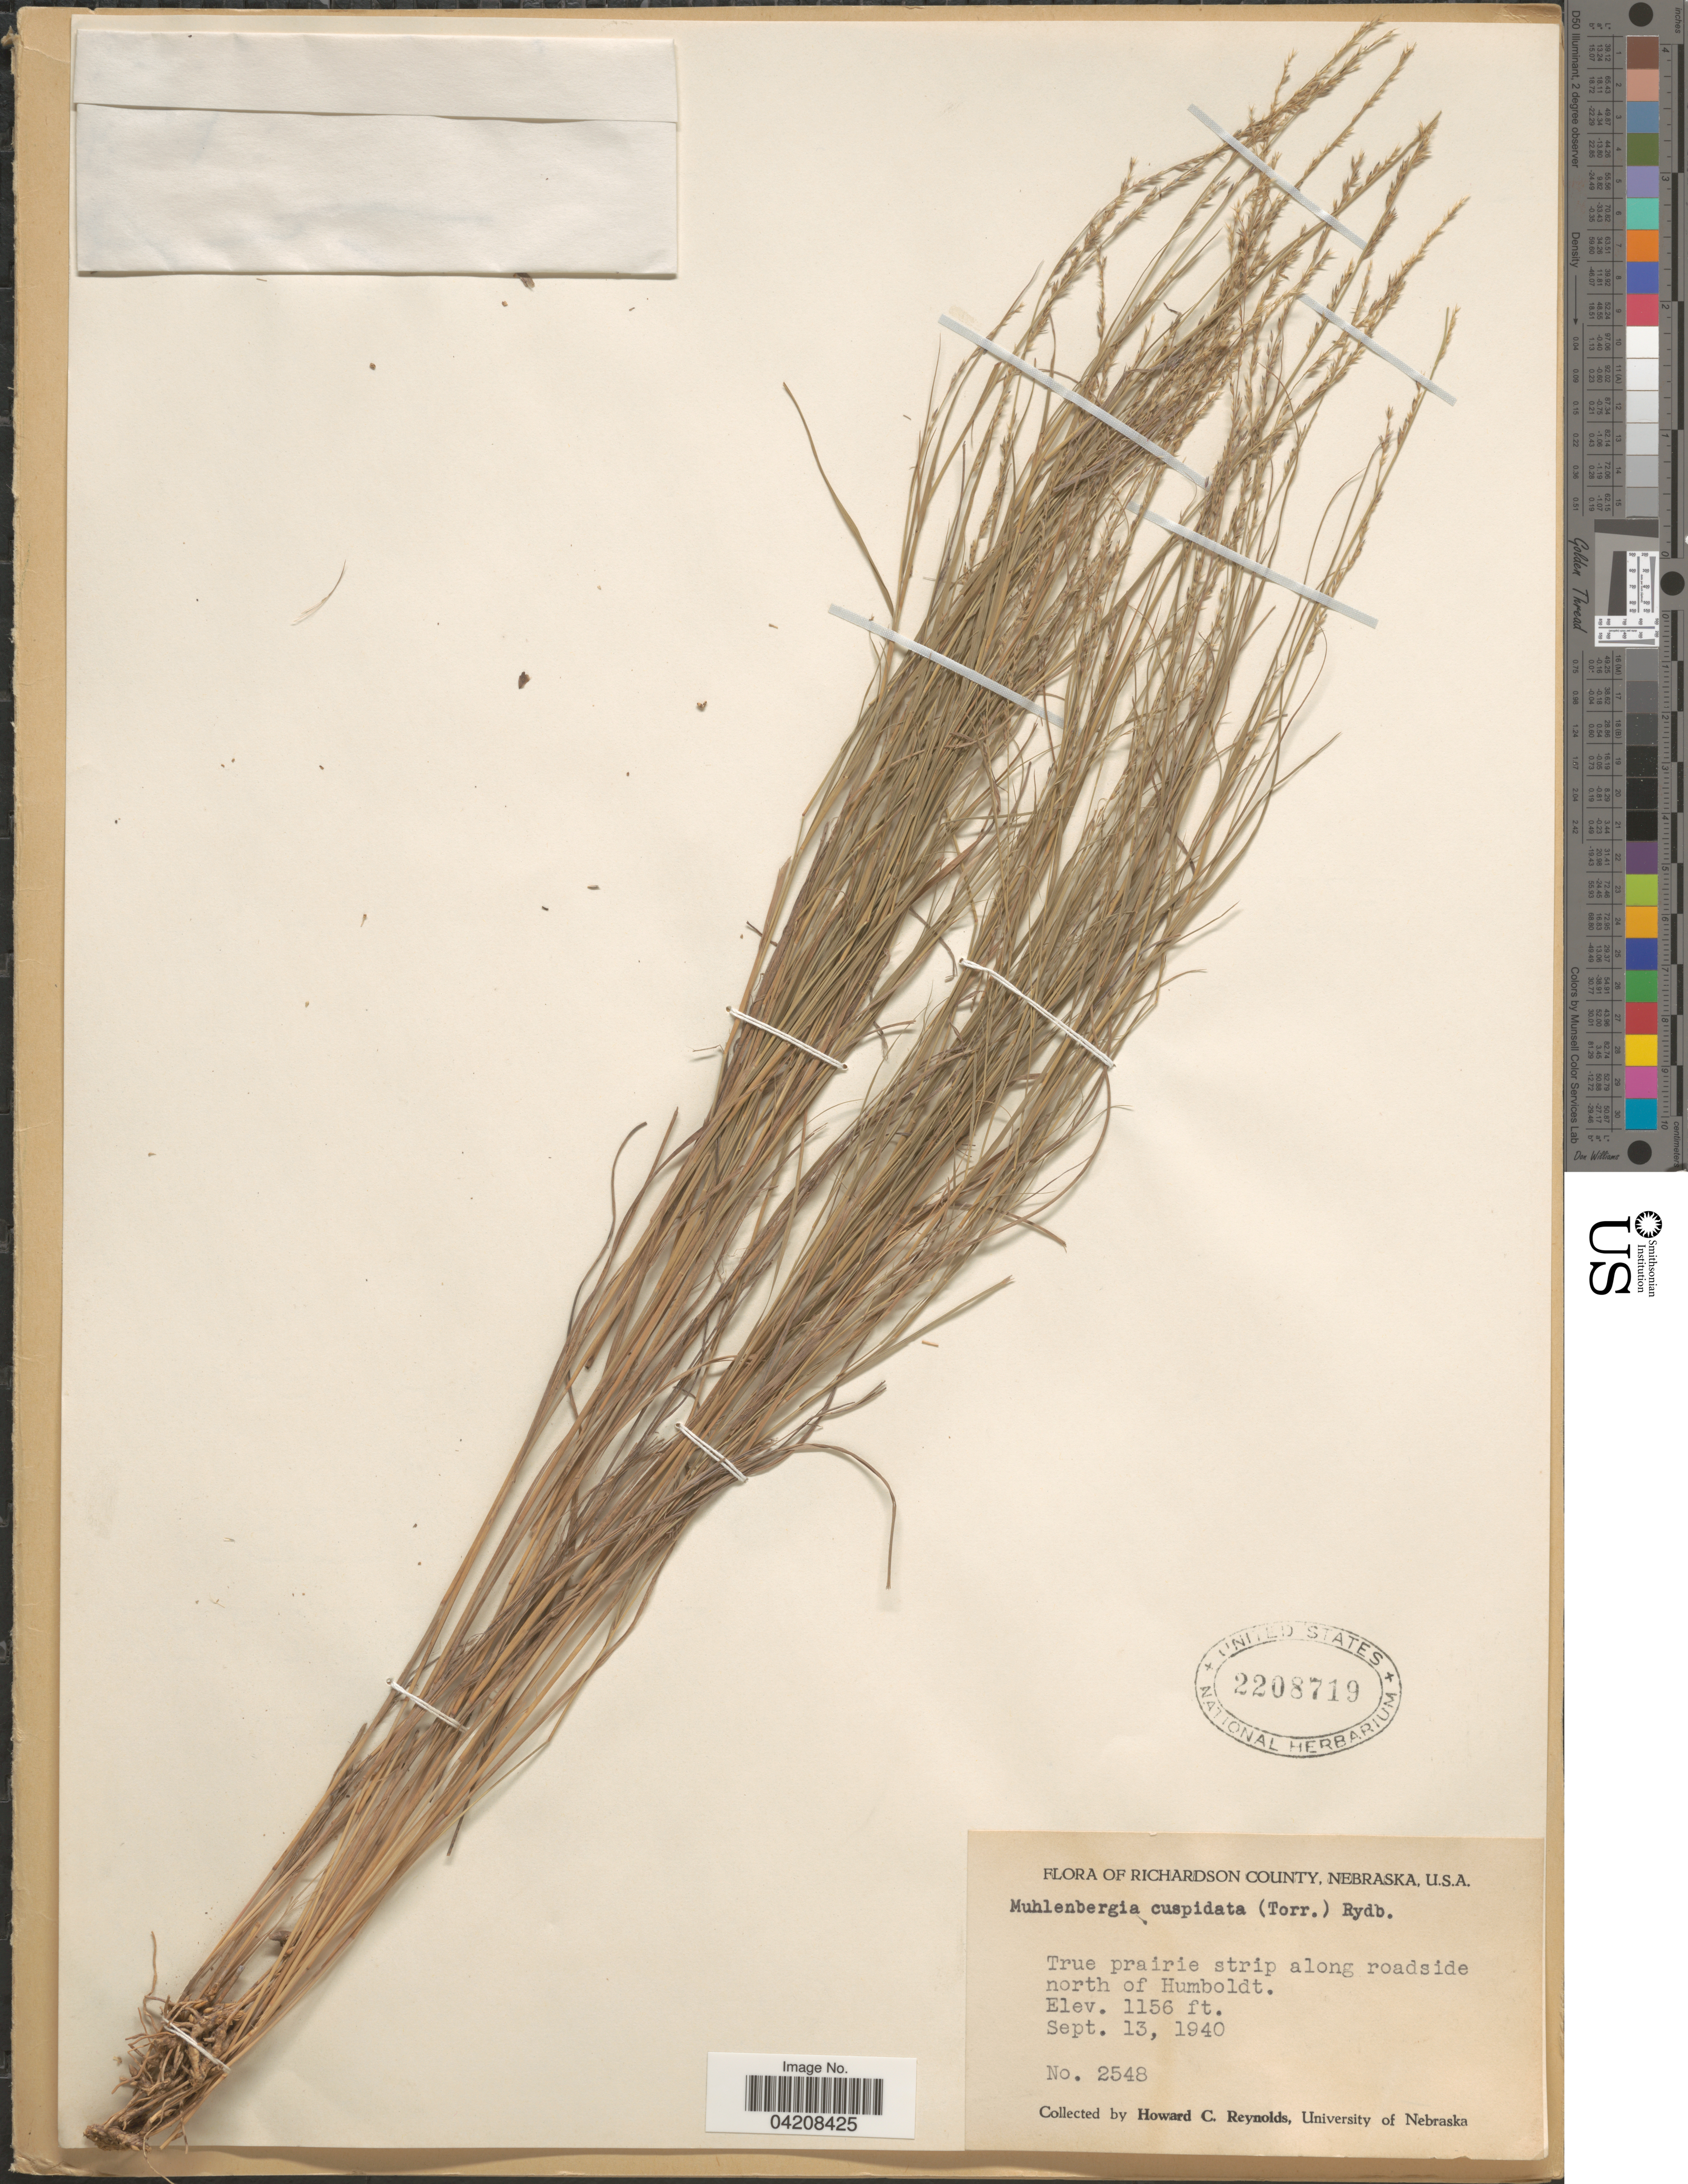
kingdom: Plantae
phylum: Tracheophyta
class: Liliopsida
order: Poales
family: Poaceae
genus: Muhlenbergia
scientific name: Muhlenbergia cuspidata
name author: (Torr. ex Hook.) Rydb.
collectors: H. Reynolds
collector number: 2548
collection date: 1940-09-13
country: United States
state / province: Nebraska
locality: Richardson County. True prairie strip along roadside north of Humboldt.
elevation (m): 352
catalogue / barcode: US 2208719